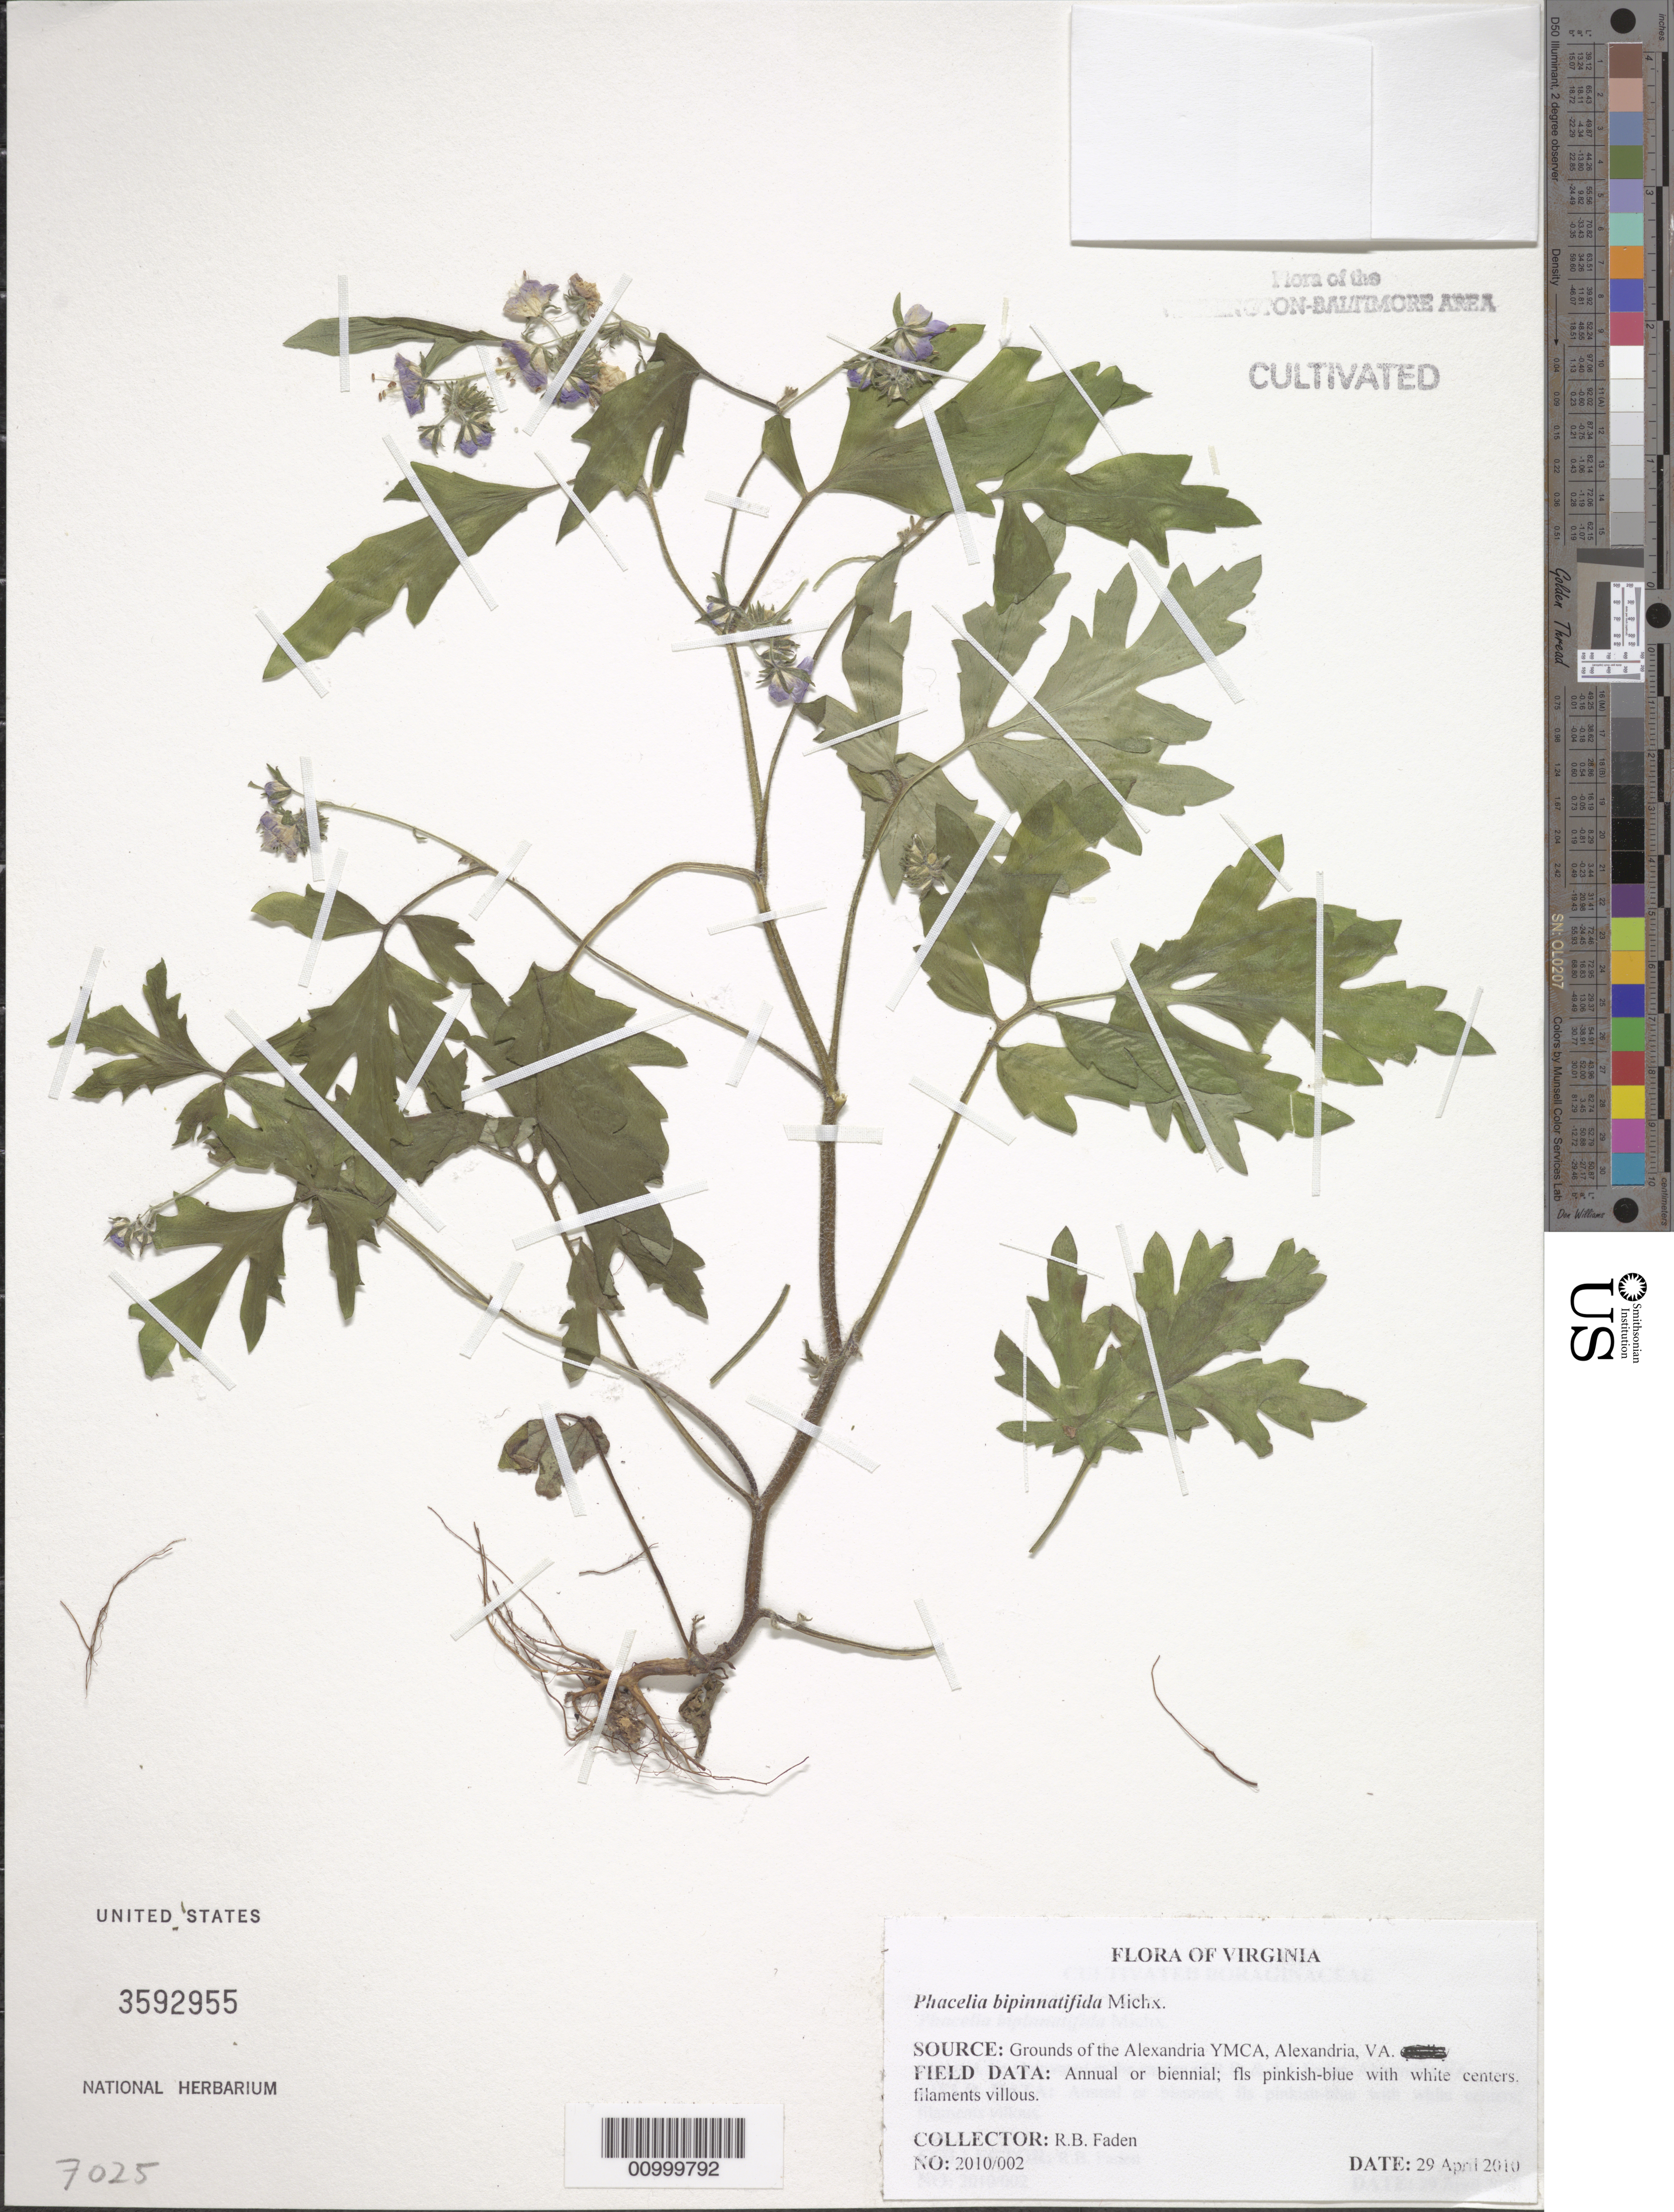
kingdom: Plantae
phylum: Tracheophyta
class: Magnoliopsida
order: Boraginales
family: Hydrophyllaceae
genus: Phacelia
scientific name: Phacelia bipinnatifida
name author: (Atwood) Michx.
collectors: R. B. Faden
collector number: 2010/002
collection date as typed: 29 April 2010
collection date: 2010-04-29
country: United States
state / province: Virginia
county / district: City of Alexandria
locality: Grounds of the Alexandria YMCA, Alexandria.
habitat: garden escape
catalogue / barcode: US 3592955